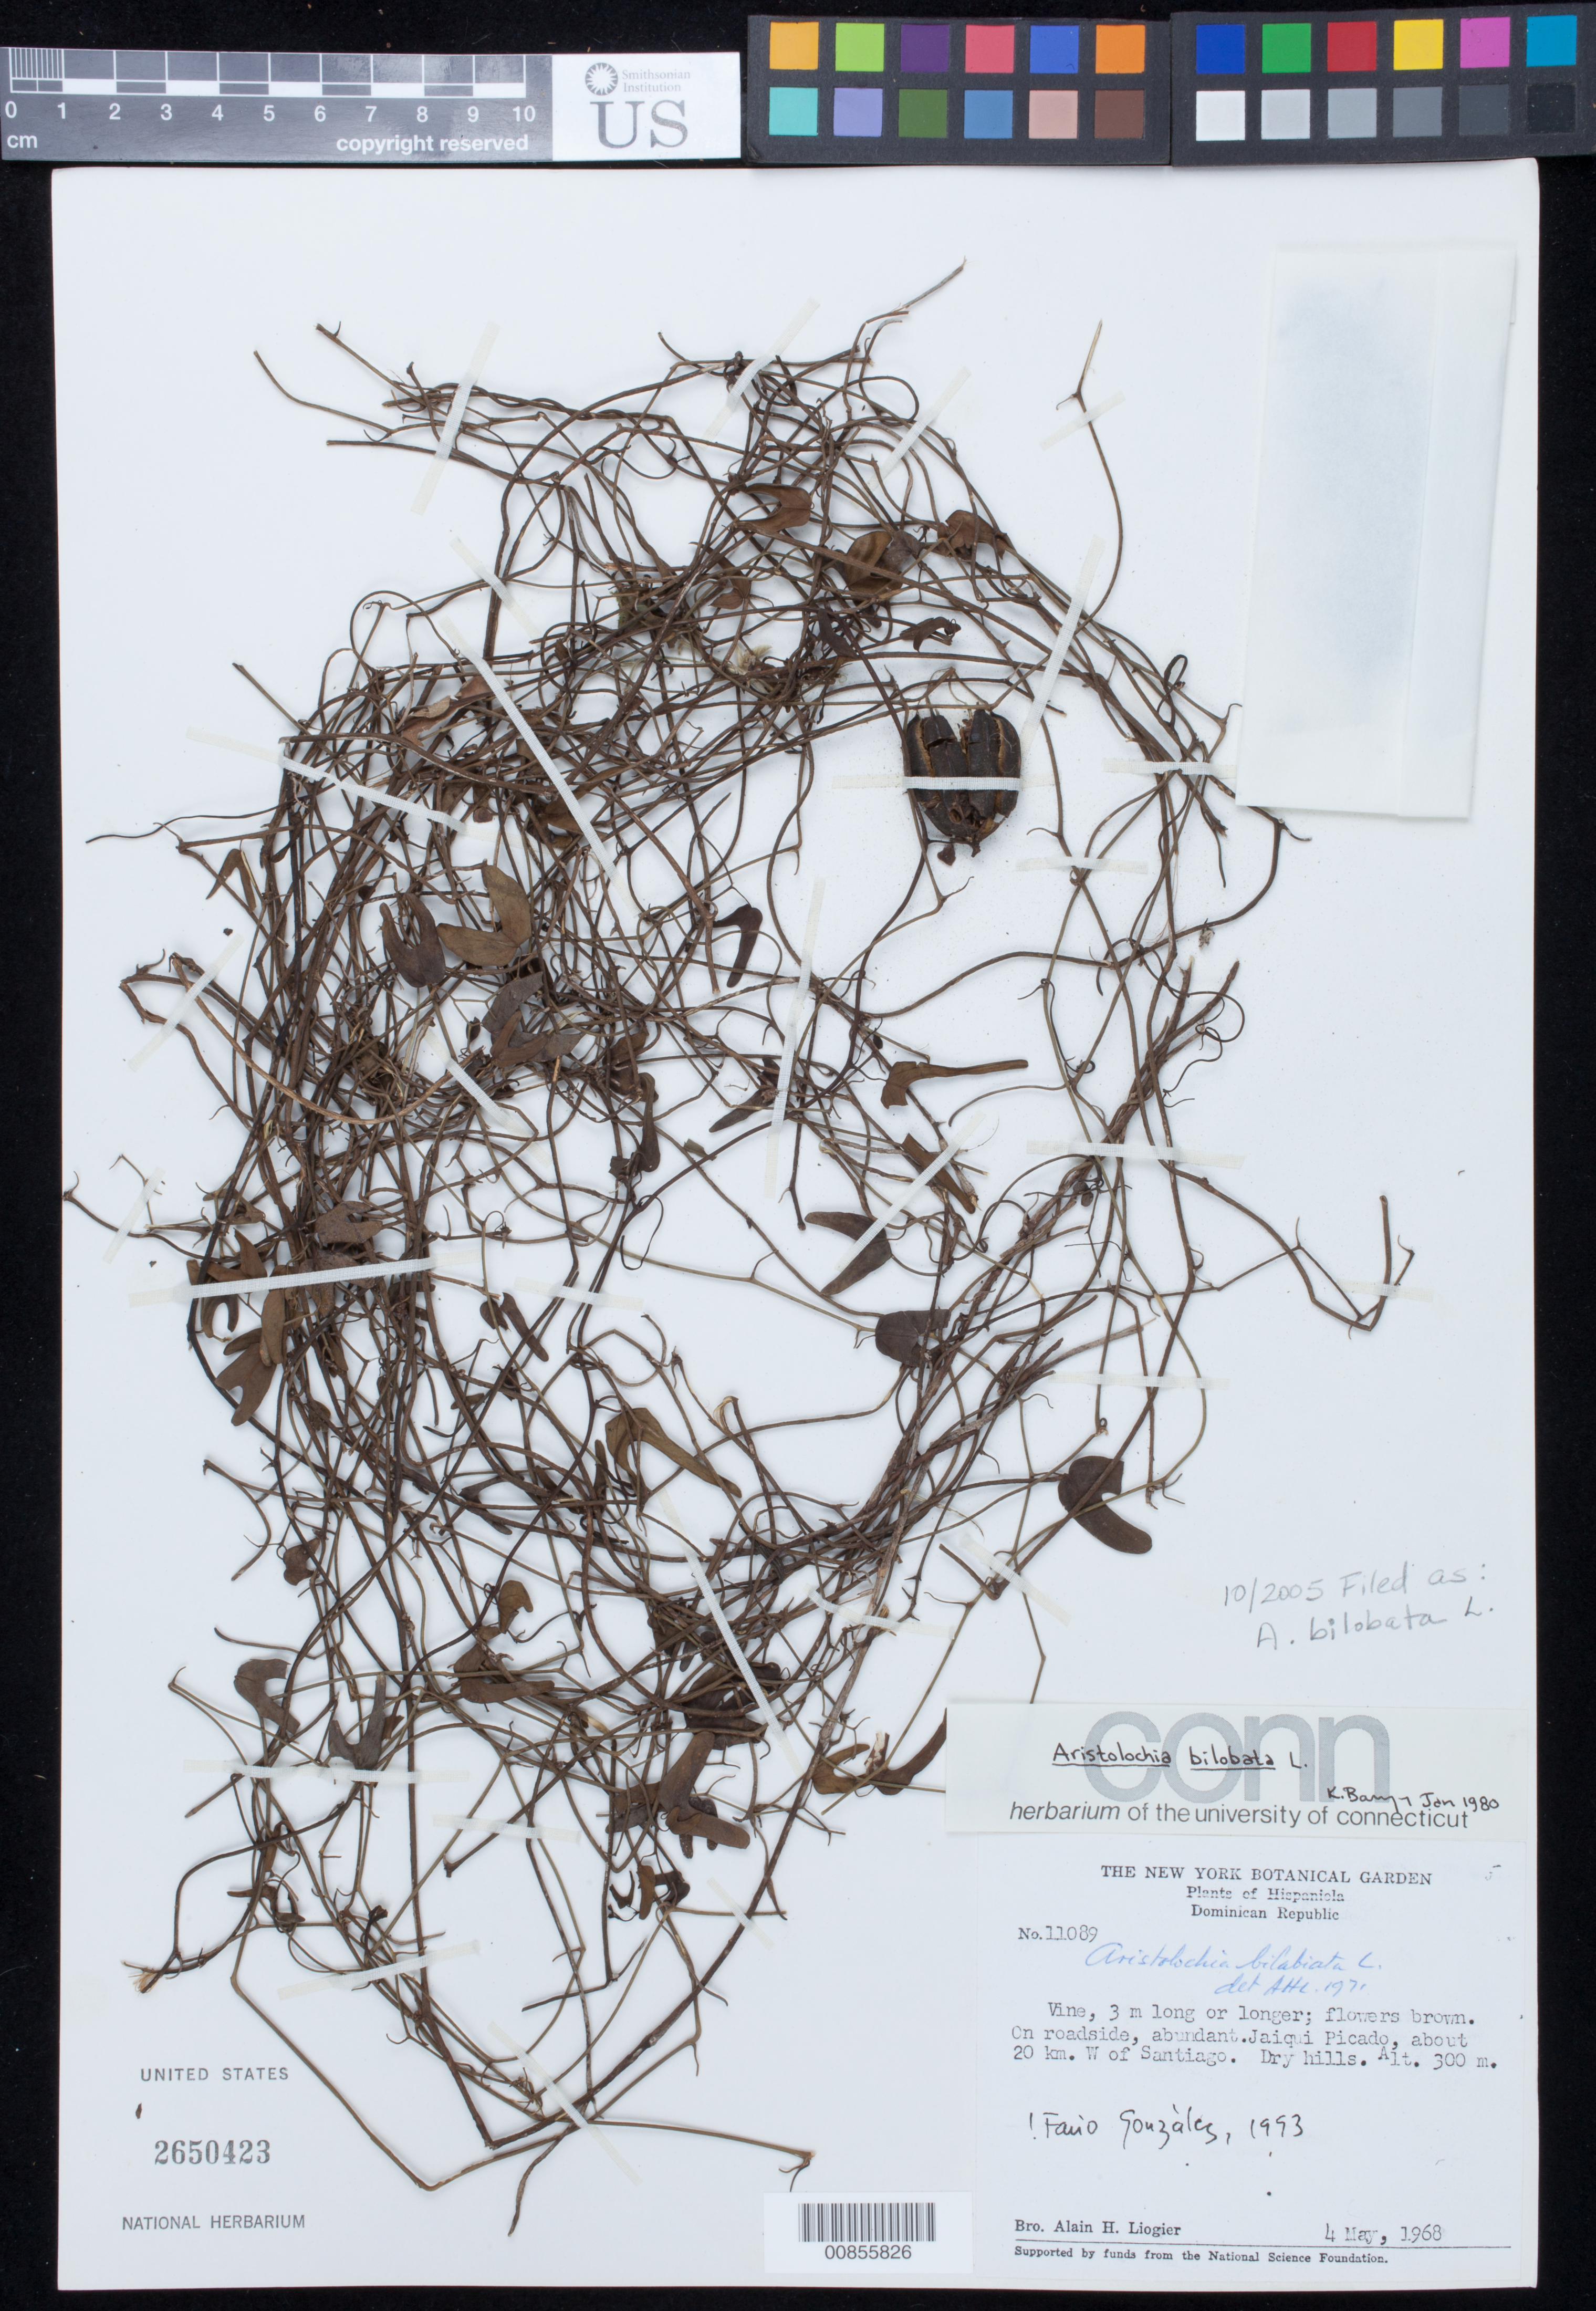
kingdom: Plantae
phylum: Tracheophyta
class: Magnoliopsida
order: Piperales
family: Aristolochiaceae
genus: Aristolochia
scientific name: Aristolochia bilobata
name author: L.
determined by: Barringer, K.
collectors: A. H. Liogier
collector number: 11089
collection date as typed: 04 May 1968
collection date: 1968-05-04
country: Dominican Republic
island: Hispaniola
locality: Jaiquí Picado, about 20 km. W of Santiago. On roadside.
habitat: On roadside. Dry hills.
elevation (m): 300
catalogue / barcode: US 2650423